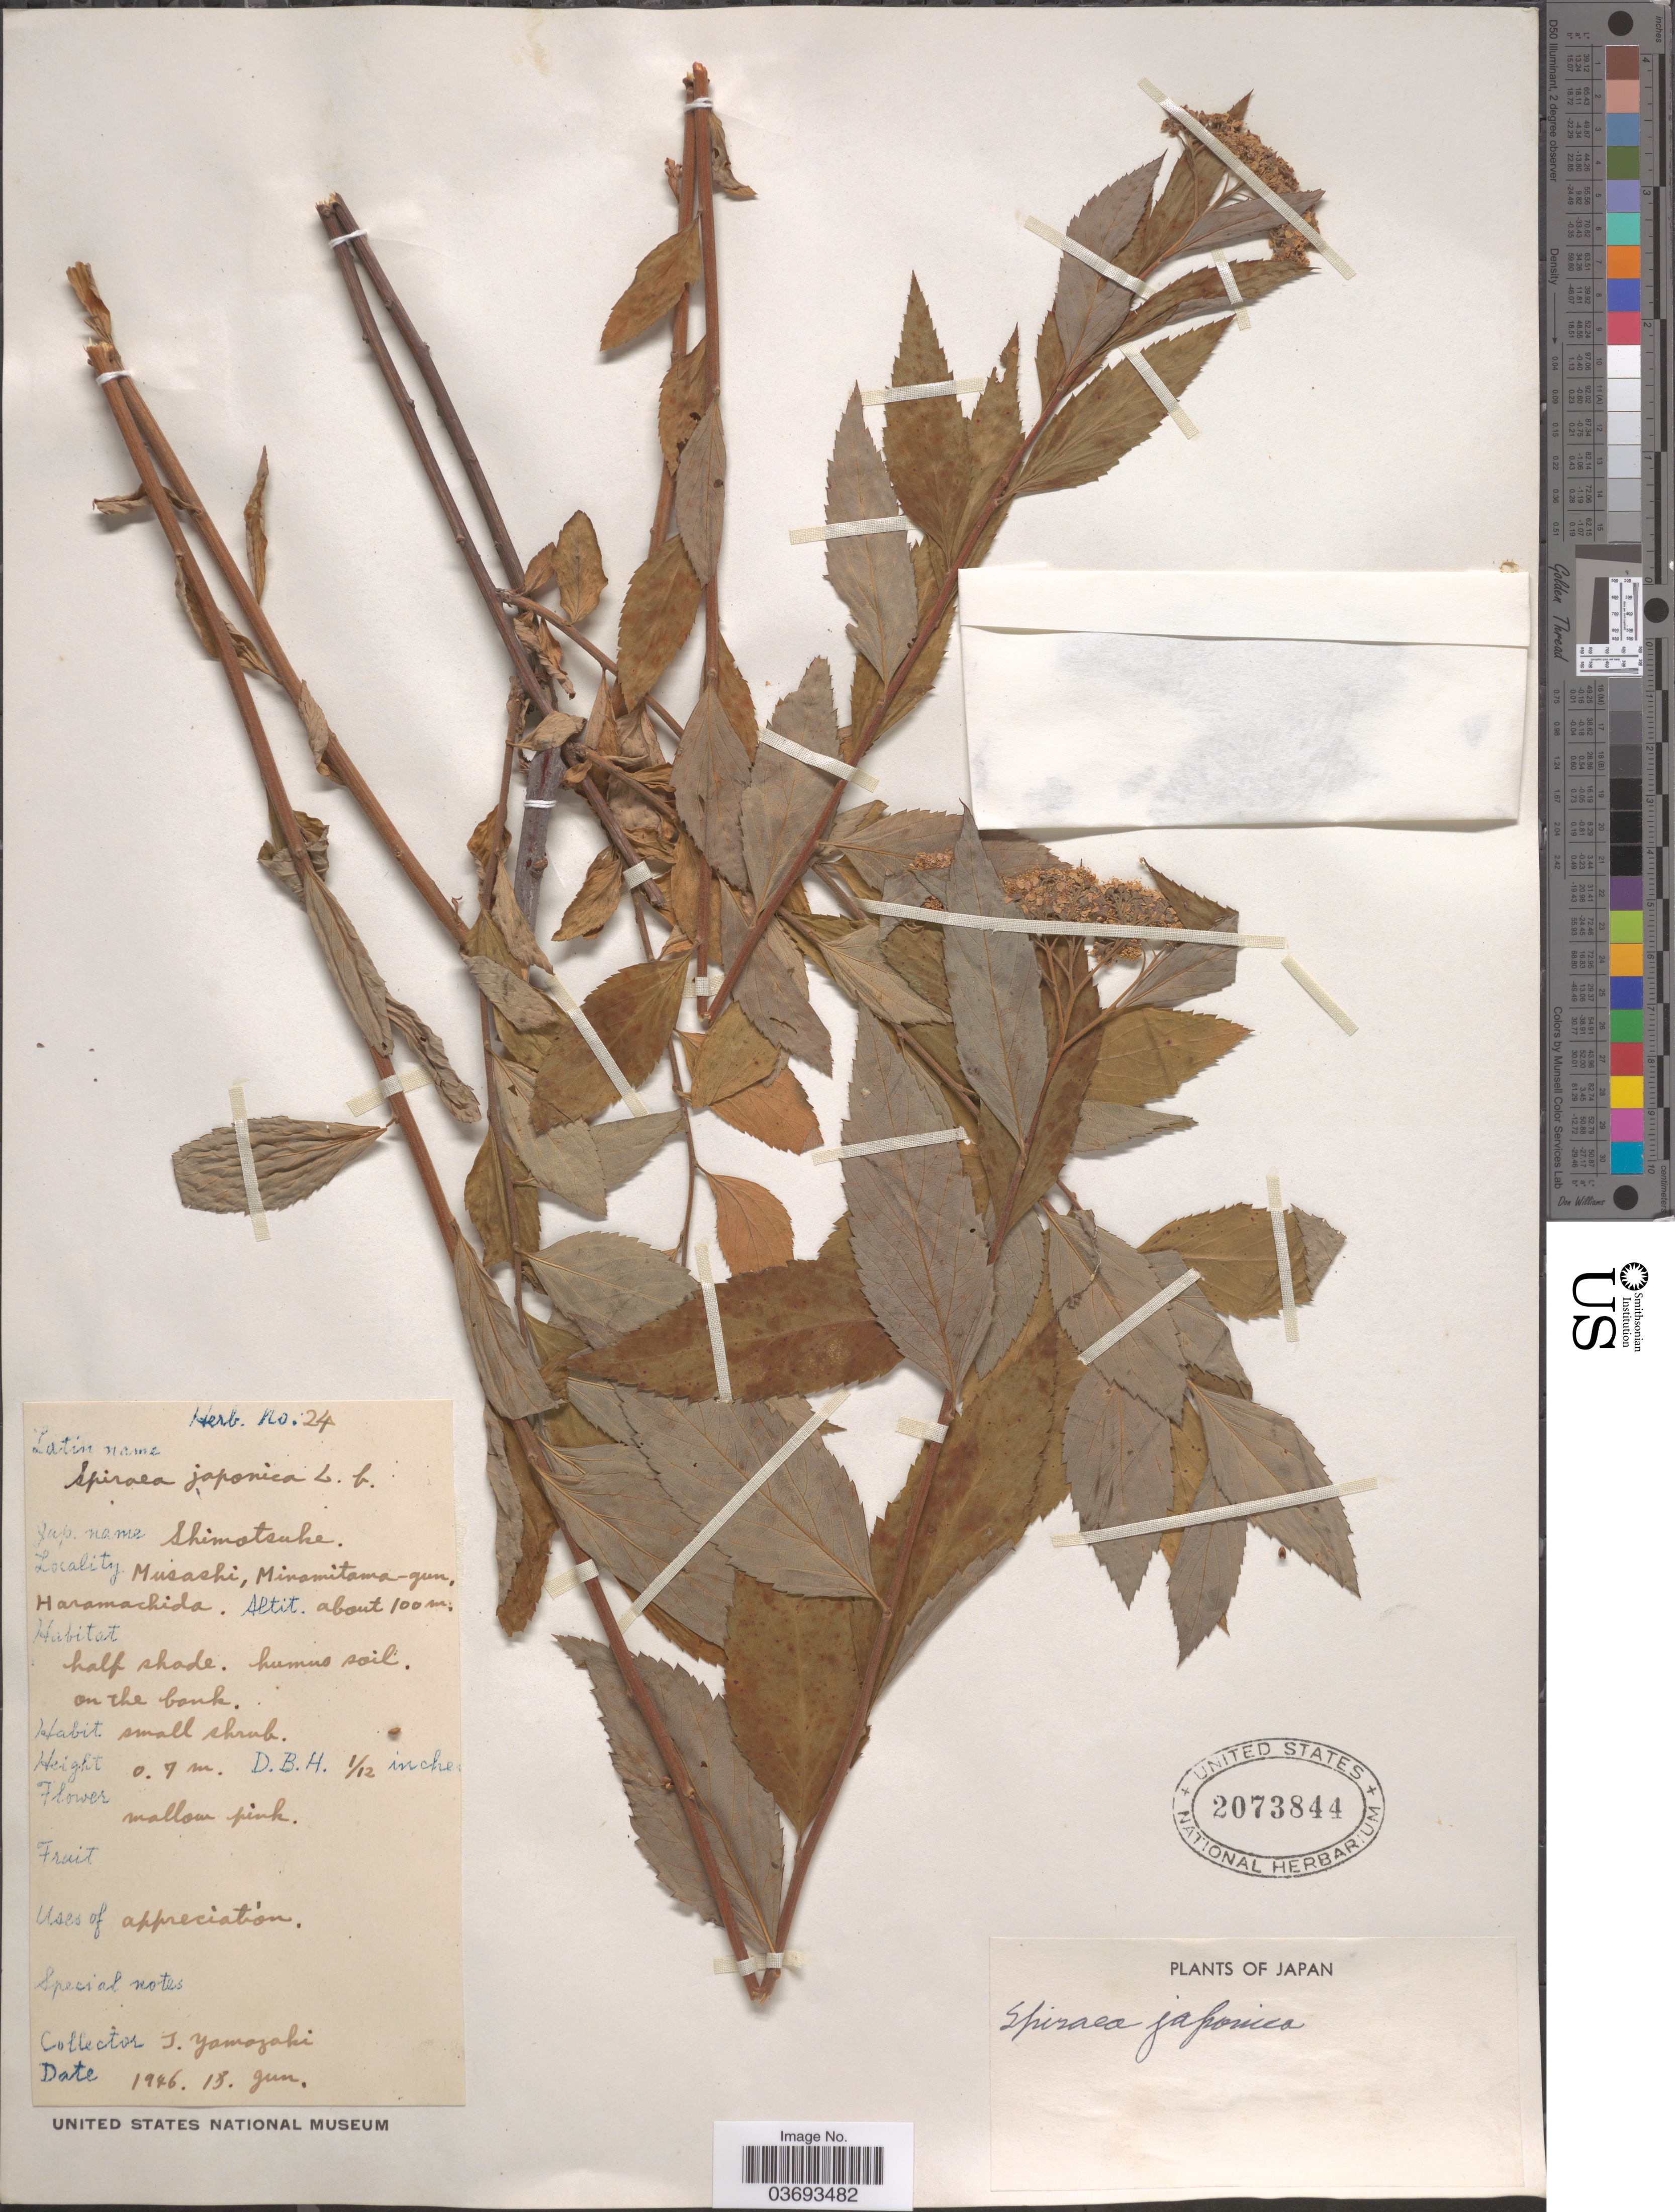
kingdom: Plantae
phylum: Tracheophyta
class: Magnoliopsida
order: Rosales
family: Rosaceae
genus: Spiraea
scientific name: Spiraea japonica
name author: L. f.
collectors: T. Yamazaki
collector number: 24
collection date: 1946-06-18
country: Japan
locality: Musashi, Miramitama-gun, Haramachida.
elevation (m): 100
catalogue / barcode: US 2073844